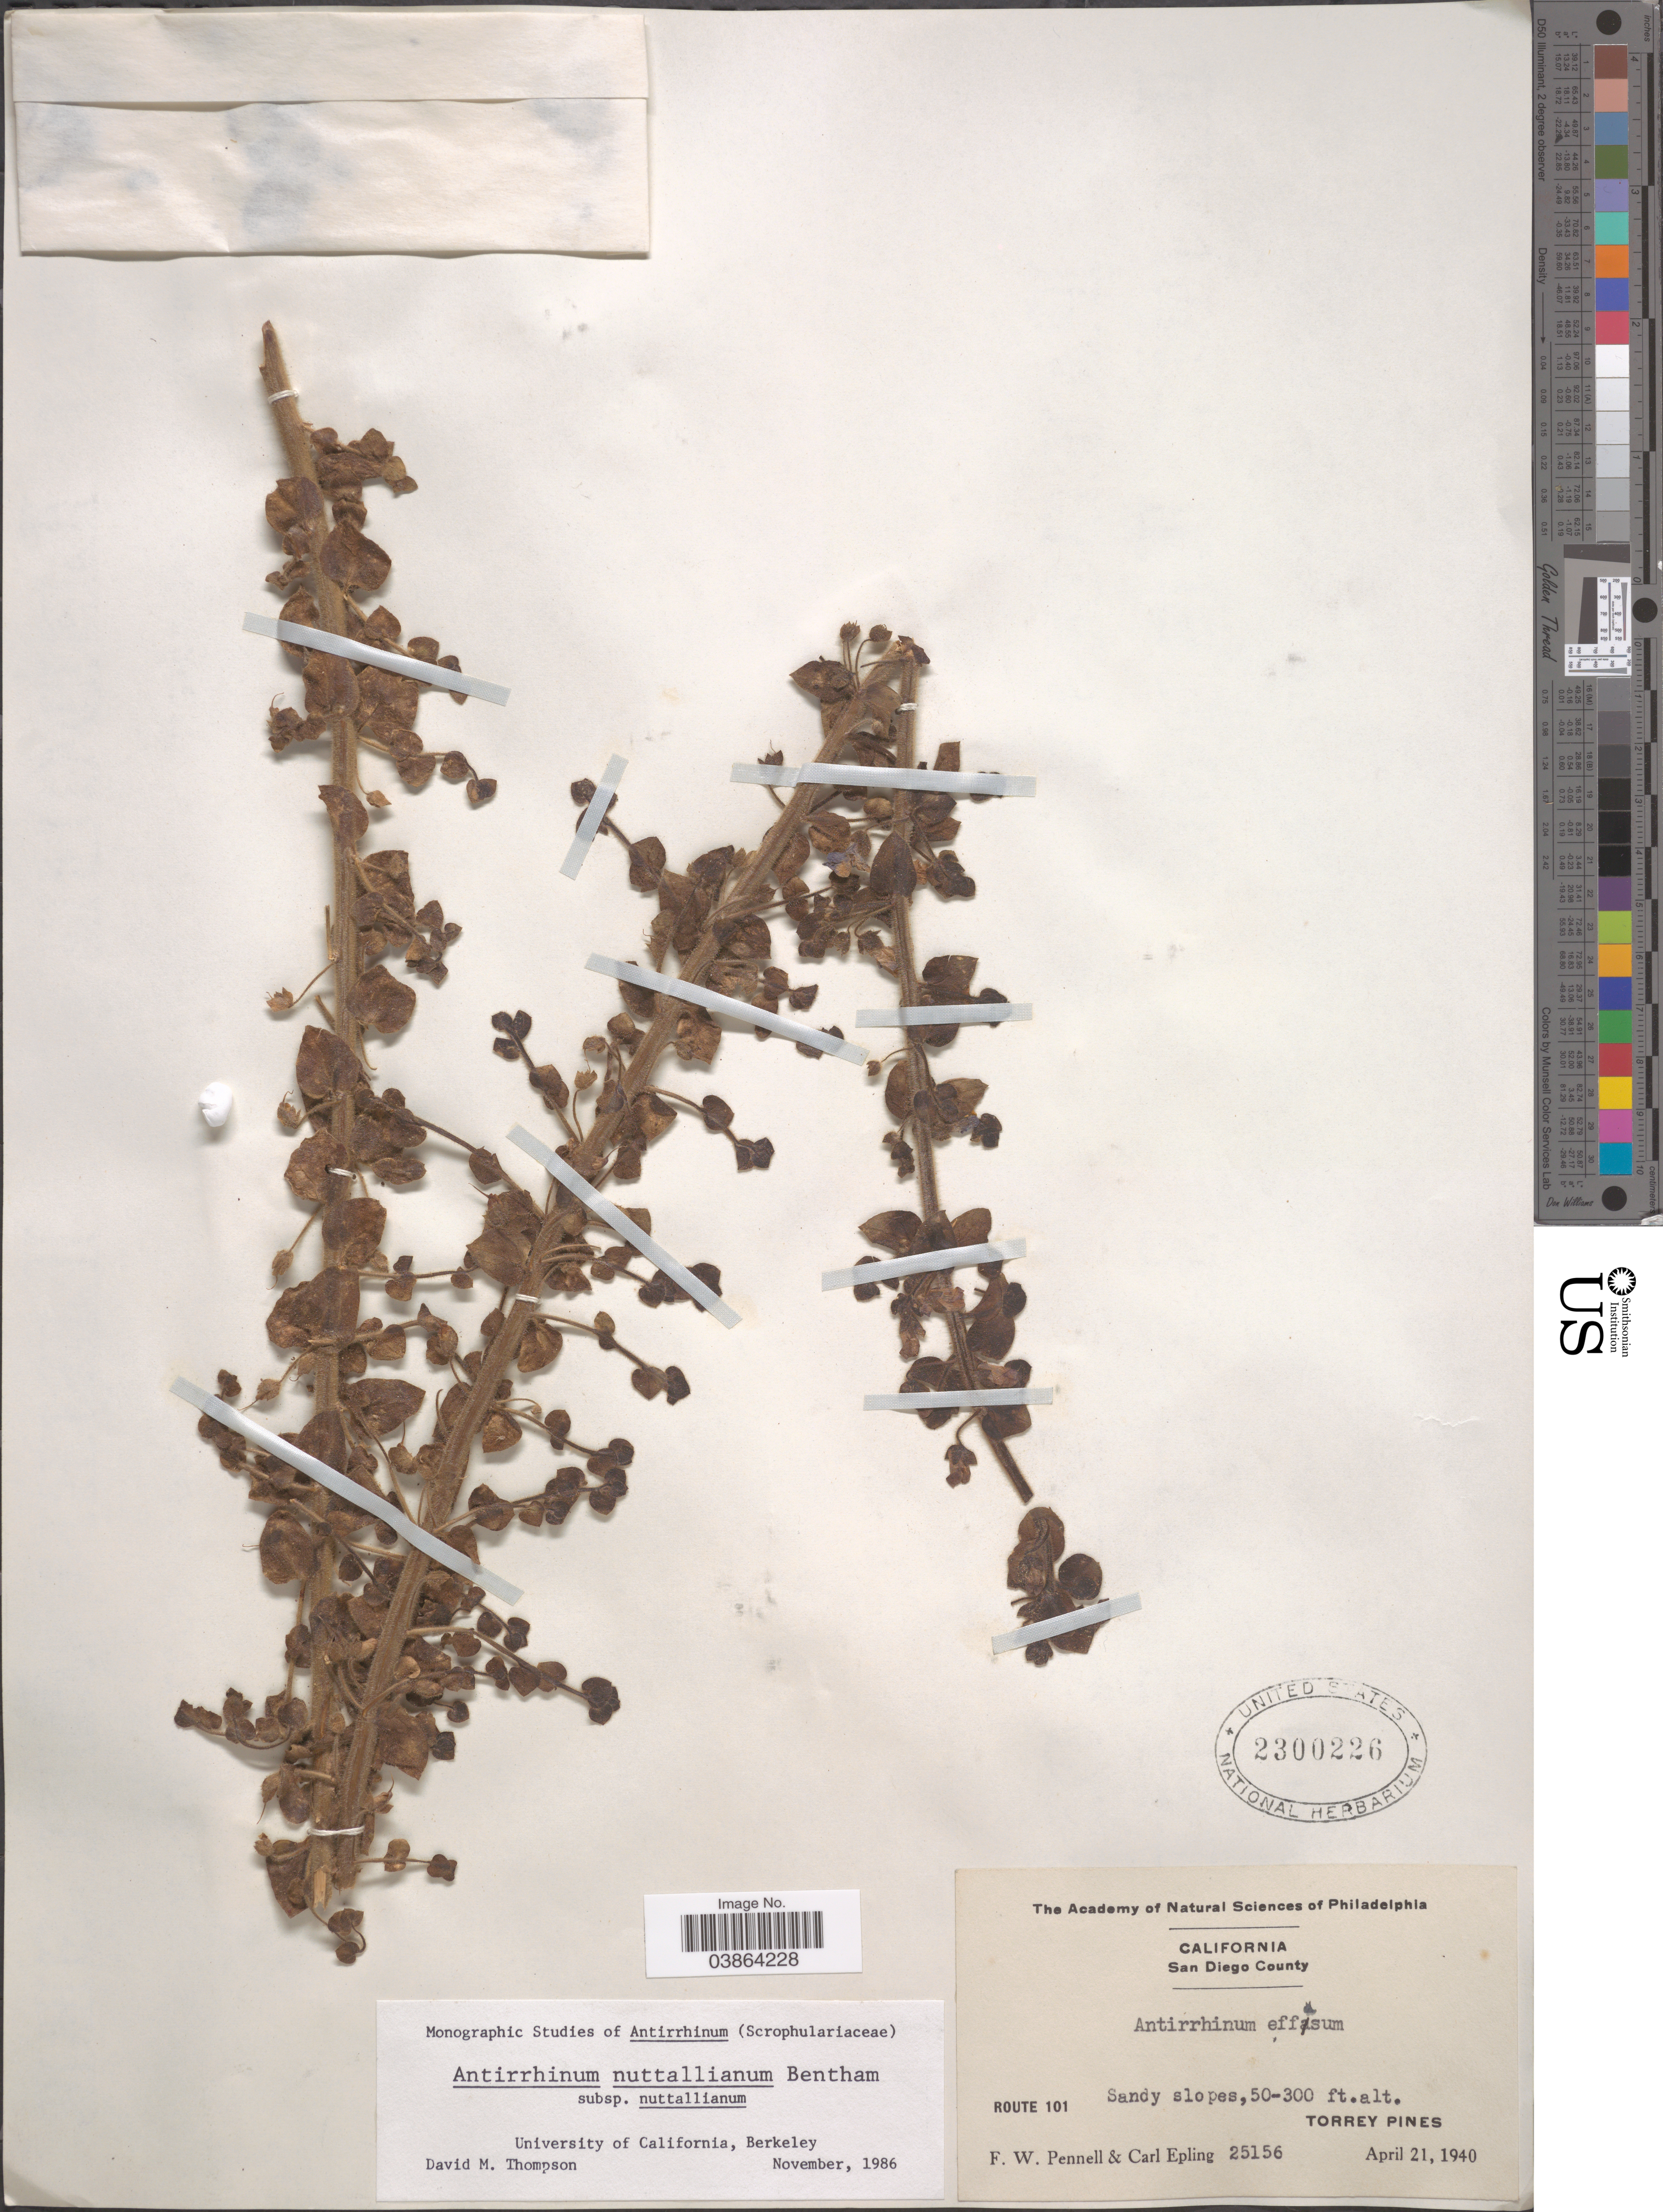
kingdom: Plantae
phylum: Tracheophyta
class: Magnoliopsida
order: Lamiales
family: Plantaginaceae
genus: Sairocarpus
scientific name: Sairocarpus nuttallianus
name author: (Benth.) D.A. Sutton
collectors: F. W. Pennell & C. C. Epling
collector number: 25156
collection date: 1940-04-21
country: United States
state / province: California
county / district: San Diego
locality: San Diego County. Route 101. Sandy slopes. Torrey Pines.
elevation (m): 15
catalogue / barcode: US 2300226